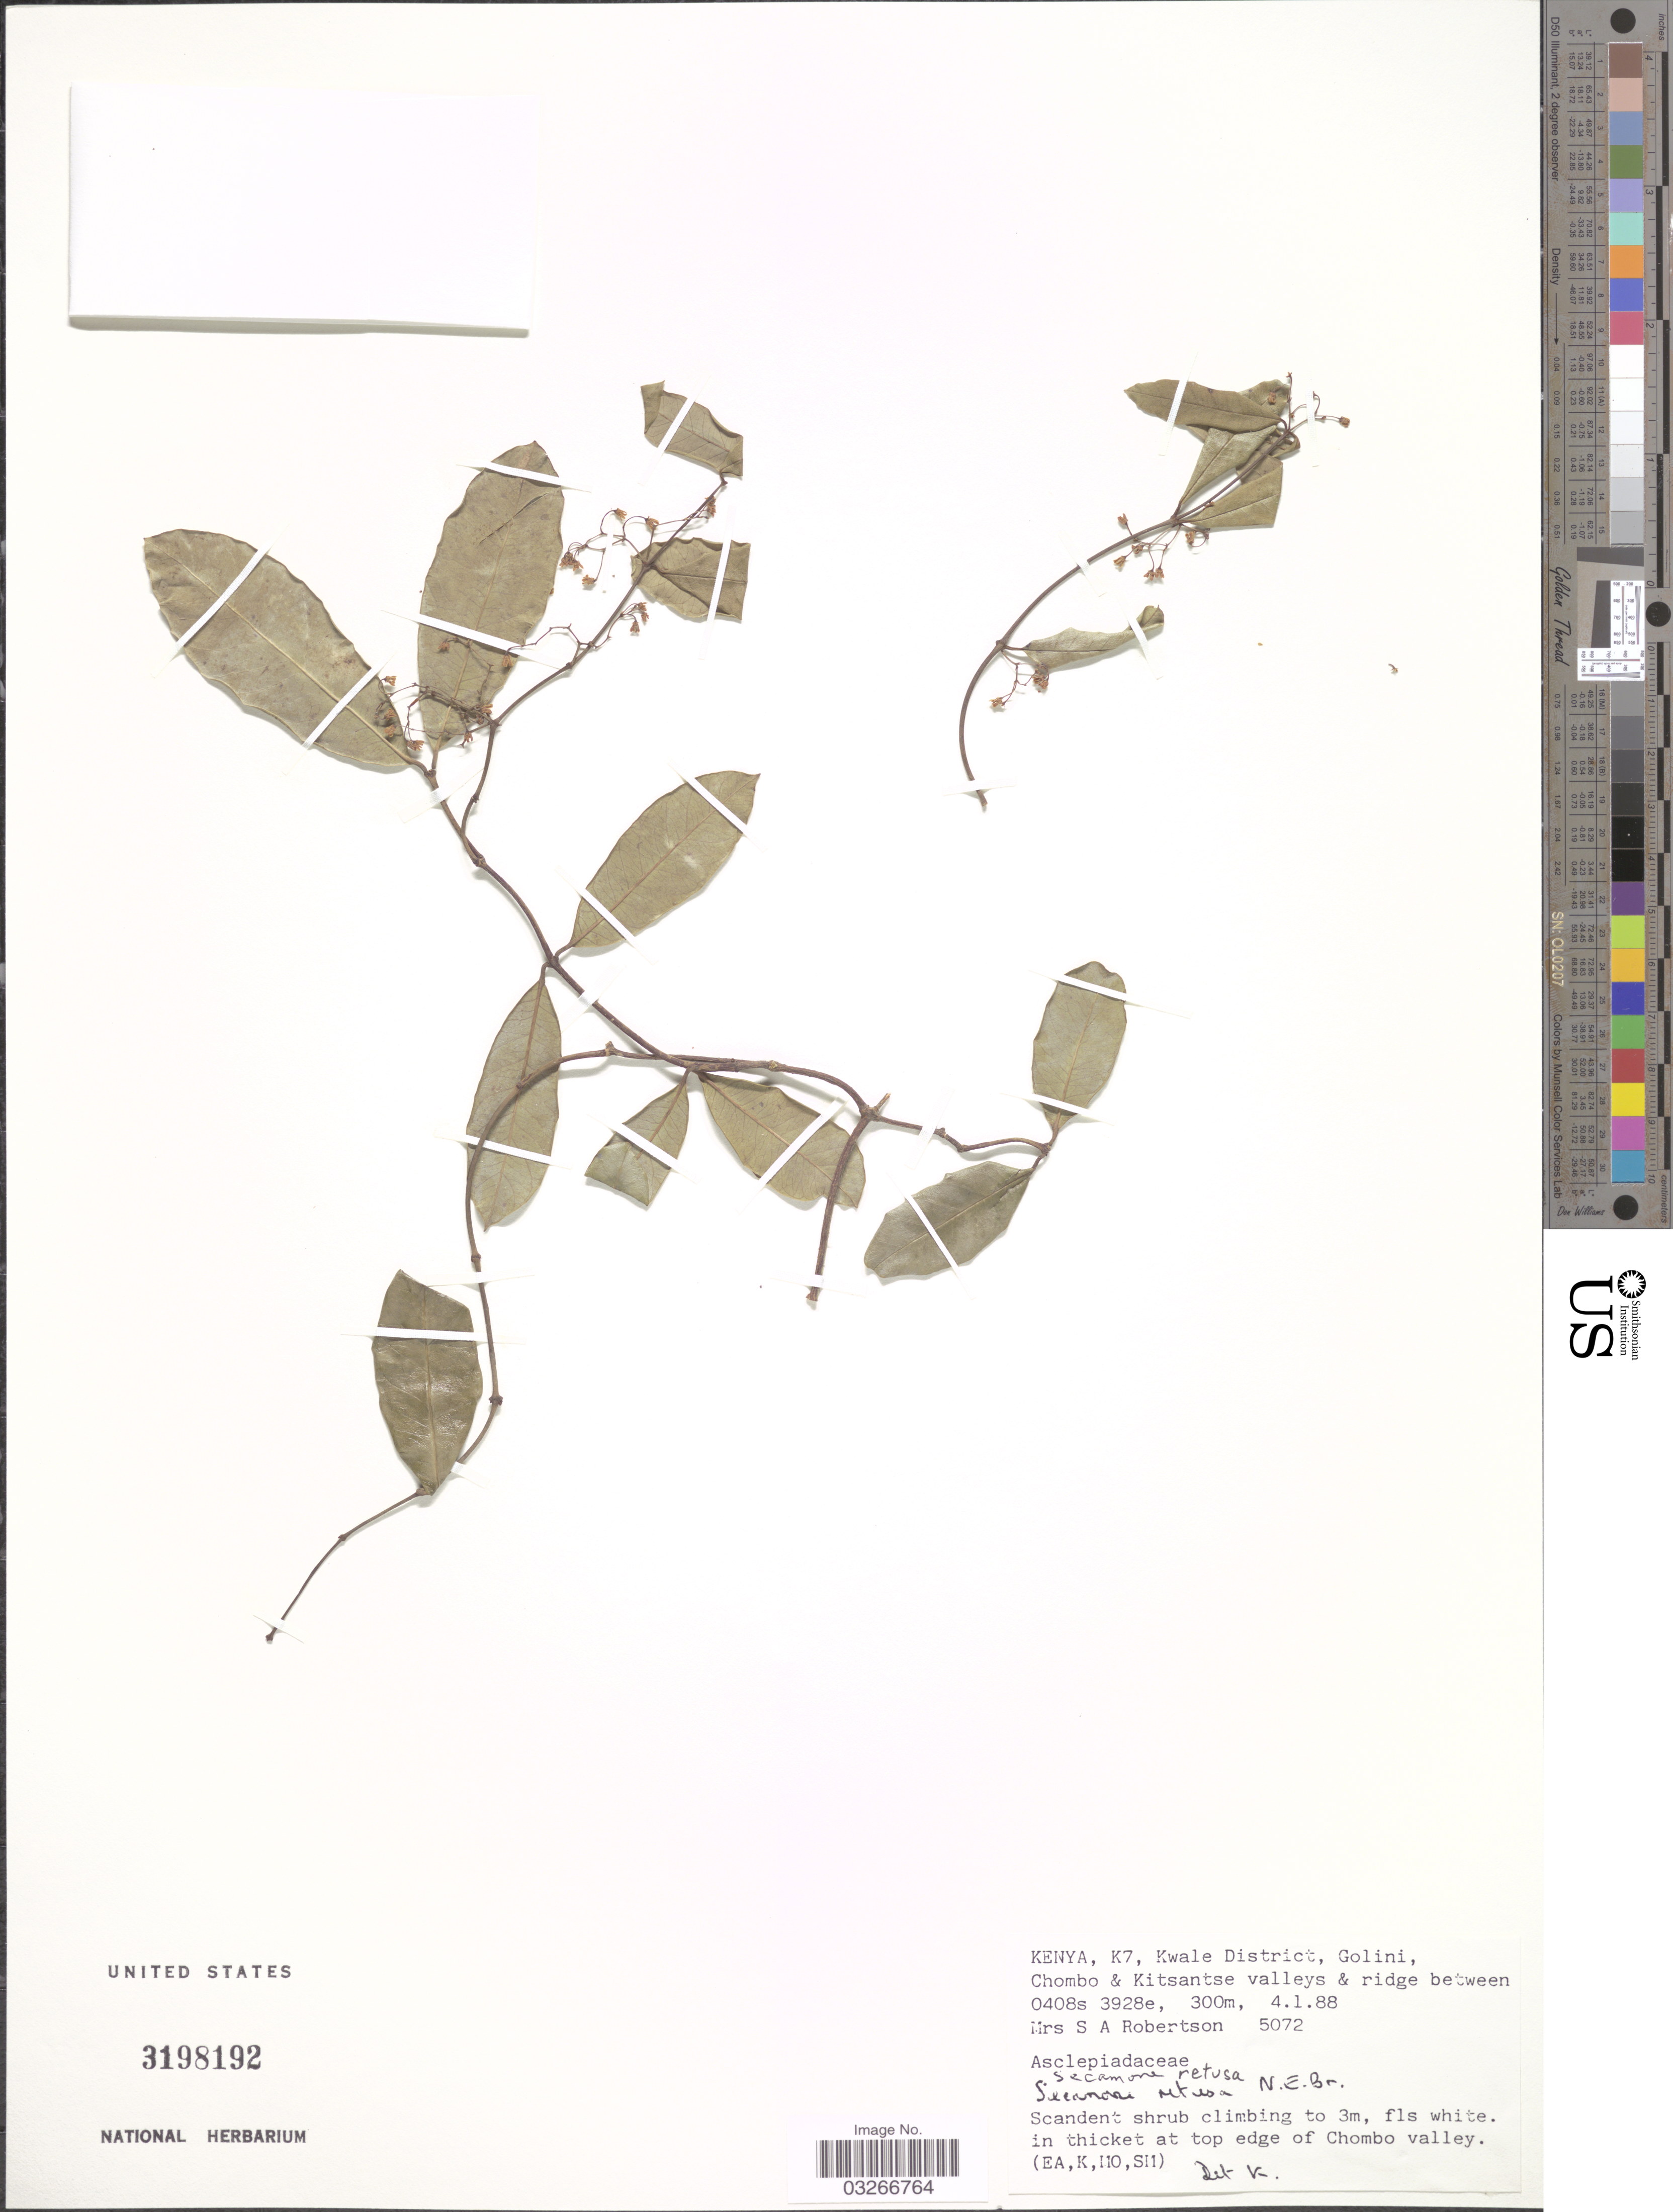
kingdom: Plantae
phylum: Tracheophyta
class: Magnoliopsida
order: Gentianales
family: Apocynaceae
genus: Secamone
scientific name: Secamone retusa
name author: N.E. Br.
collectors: S. Robertson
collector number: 5072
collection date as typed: Transcribed d/m/y: 4/1/88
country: Kenya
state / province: Kwale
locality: K7, Kwale District, Golini, Chombo & Kitsantse valleys & ridge.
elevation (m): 300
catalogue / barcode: US 3198192